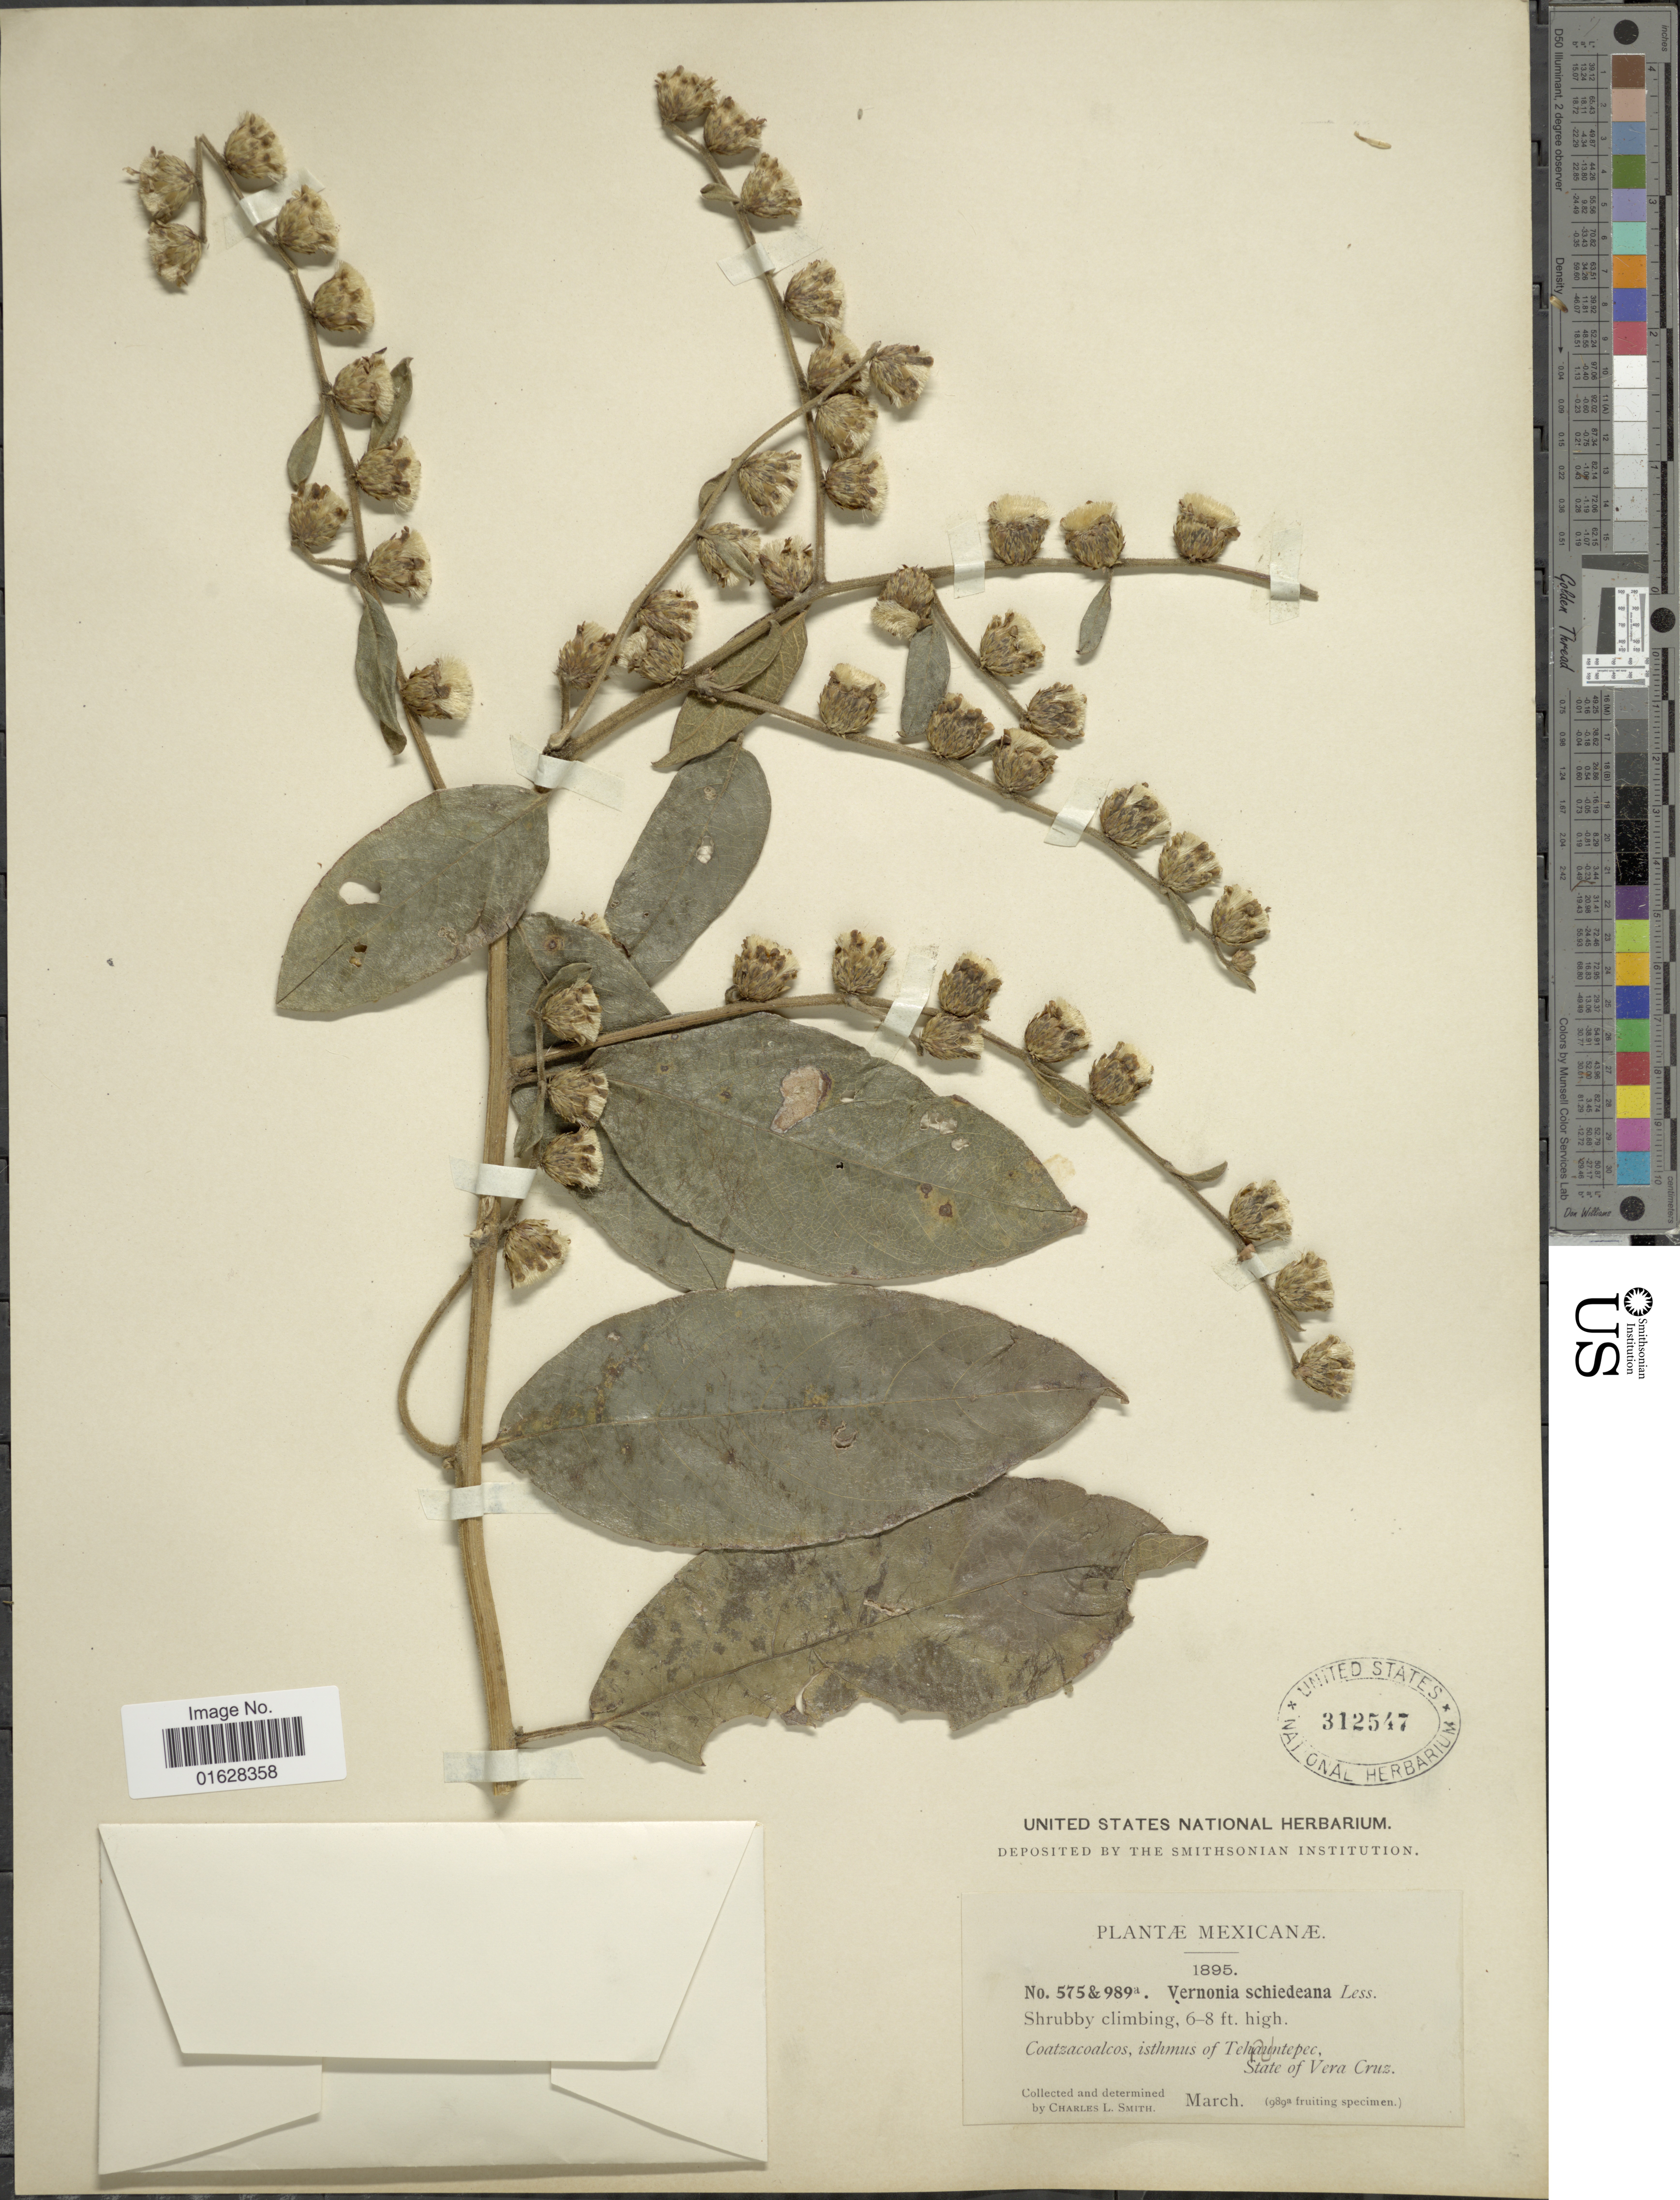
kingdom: Plantae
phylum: Tracheophyta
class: Magnoliopsida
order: Asterales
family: Asteraceae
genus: Lepidaploa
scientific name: Lepidaploa tortuosa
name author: (L.) H. Rob.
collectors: C. L. Smith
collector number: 575/989a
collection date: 1895-03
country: Mexico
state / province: Veracruz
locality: Mexicanae, Coatzacoalcos, isthmus of Tehuantepec [interpreted] State of Vera Cruz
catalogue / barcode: US 312547